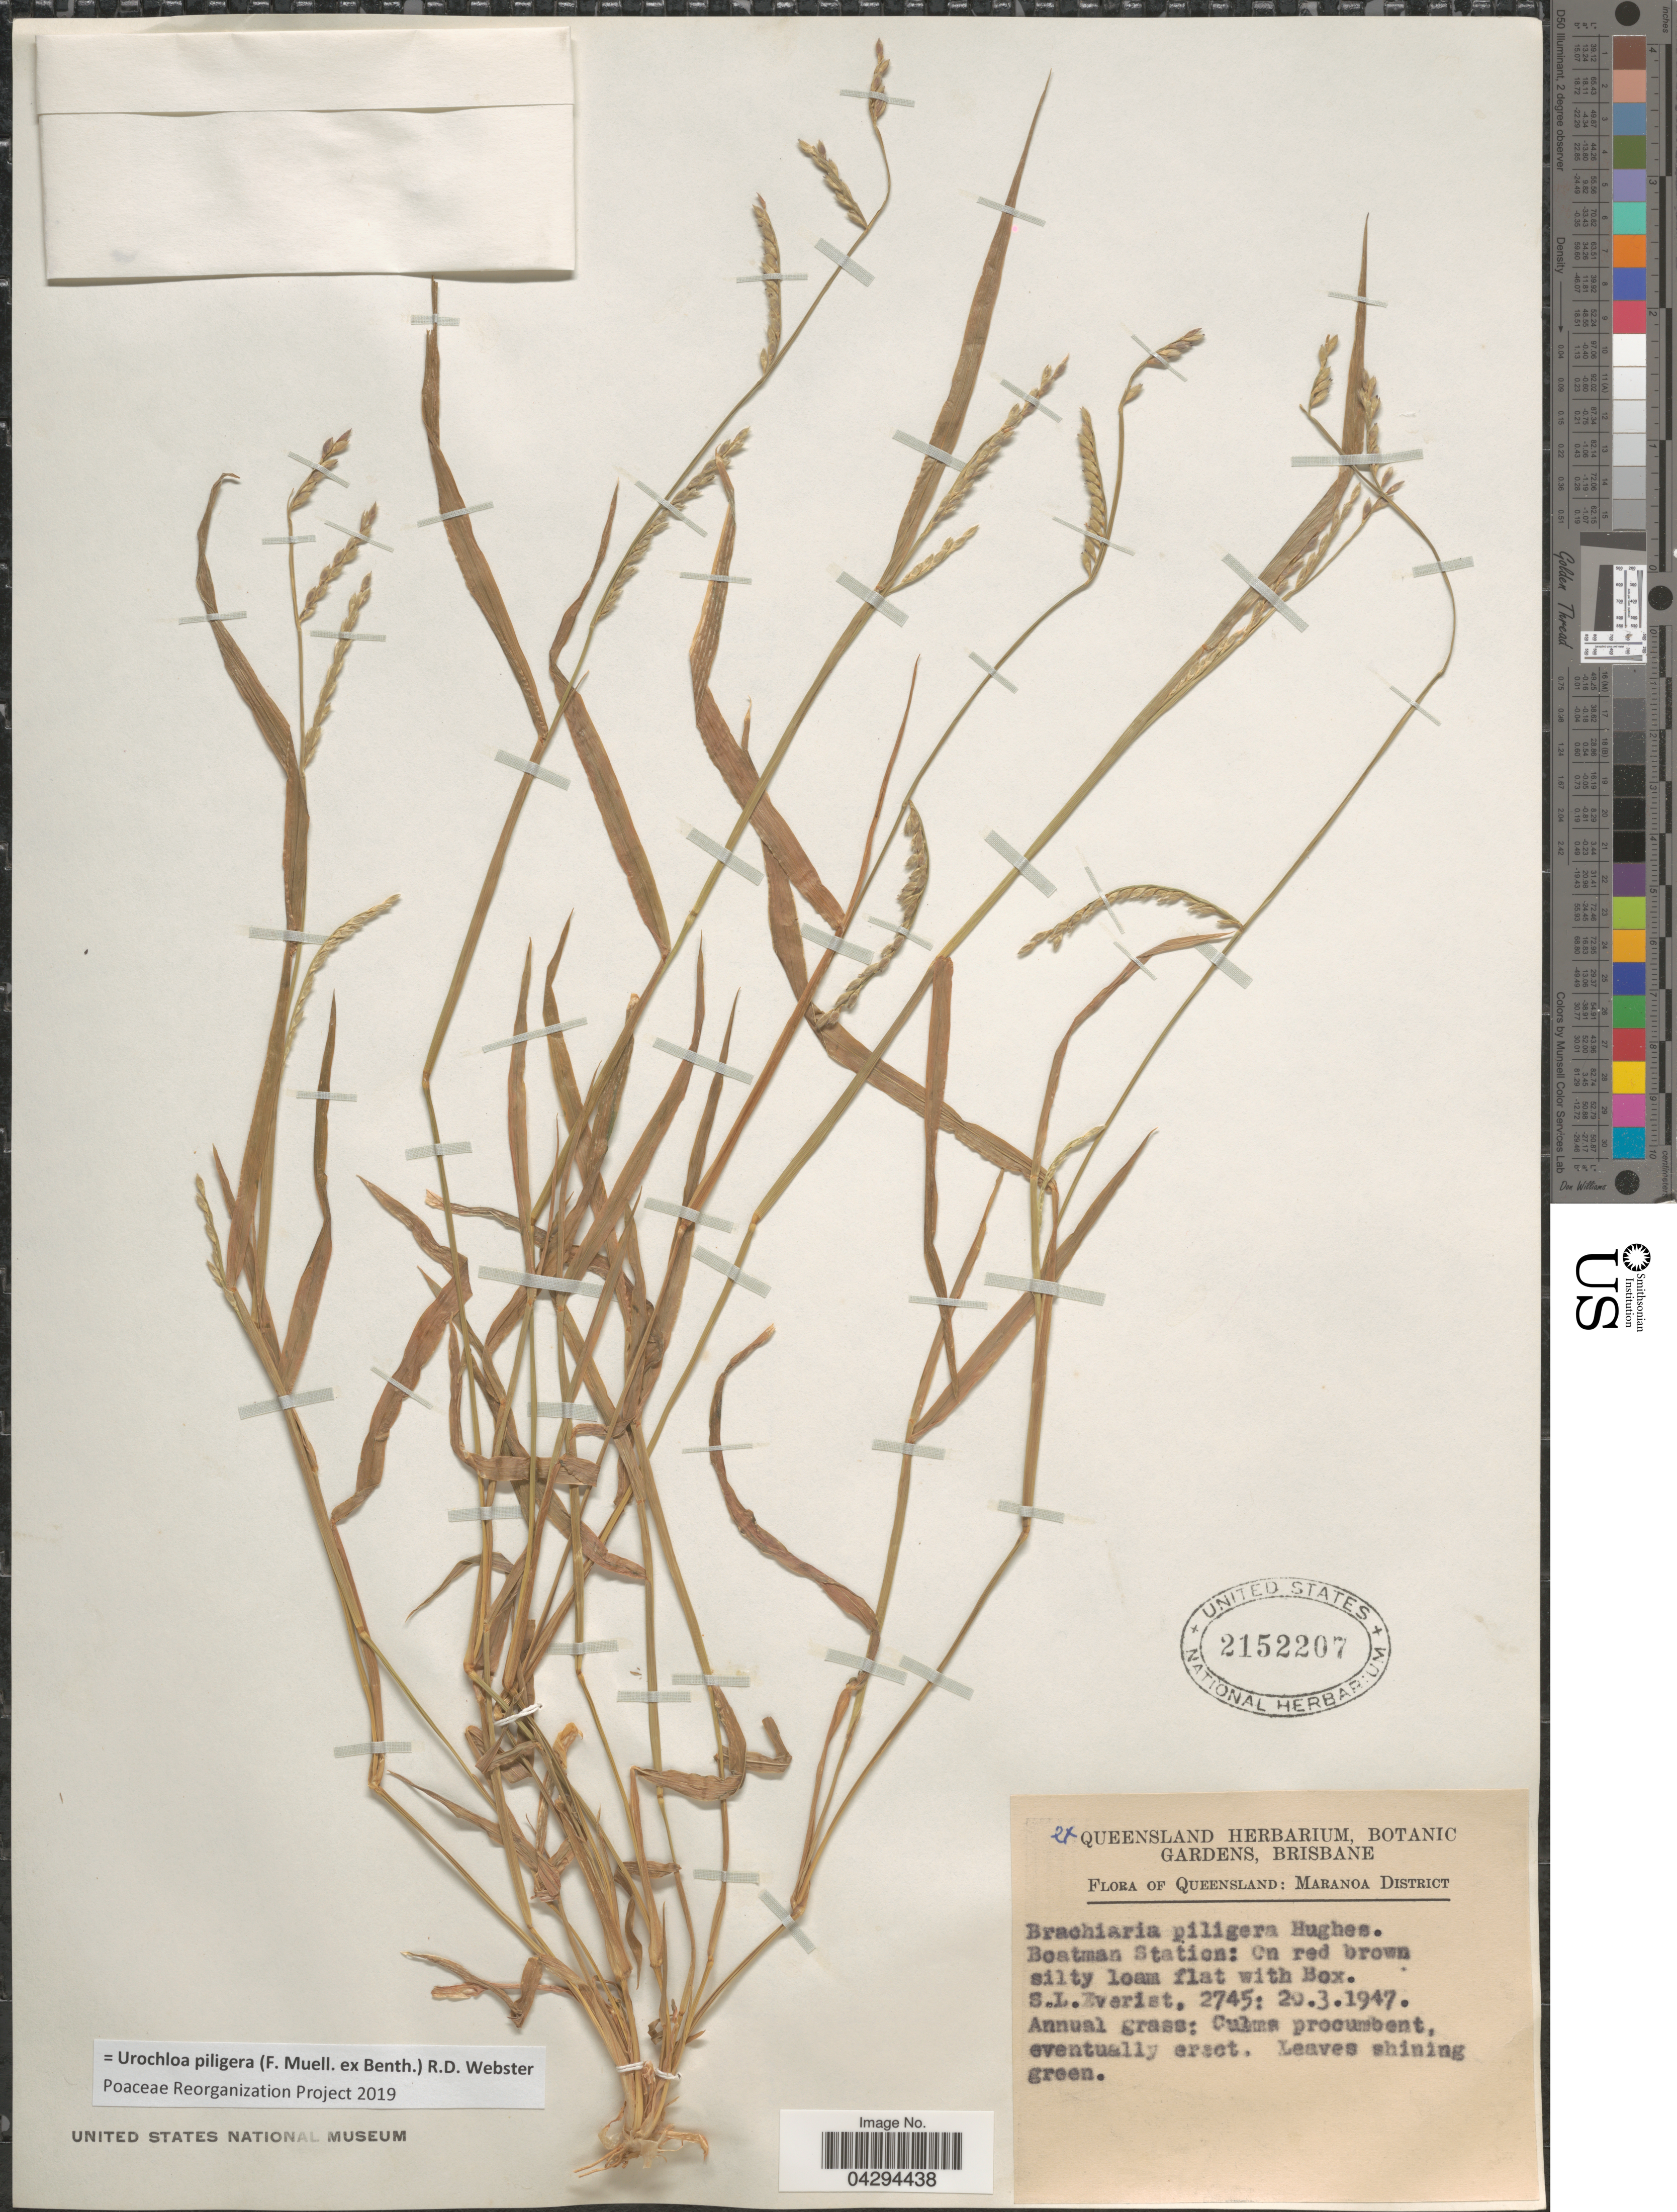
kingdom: Plantae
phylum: Tracheophyta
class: Liliopsida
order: Poales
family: Poaceae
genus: Urochloa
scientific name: Urochloa piligera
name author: (F. Muell. ex Benth.) R.D. Webster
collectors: S. Everist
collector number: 2745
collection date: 1947-03-20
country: Australia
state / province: Queensland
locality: Maranoa District. Boatman Station: On red brown silty loam flat with Box.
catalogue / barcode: US 2152207